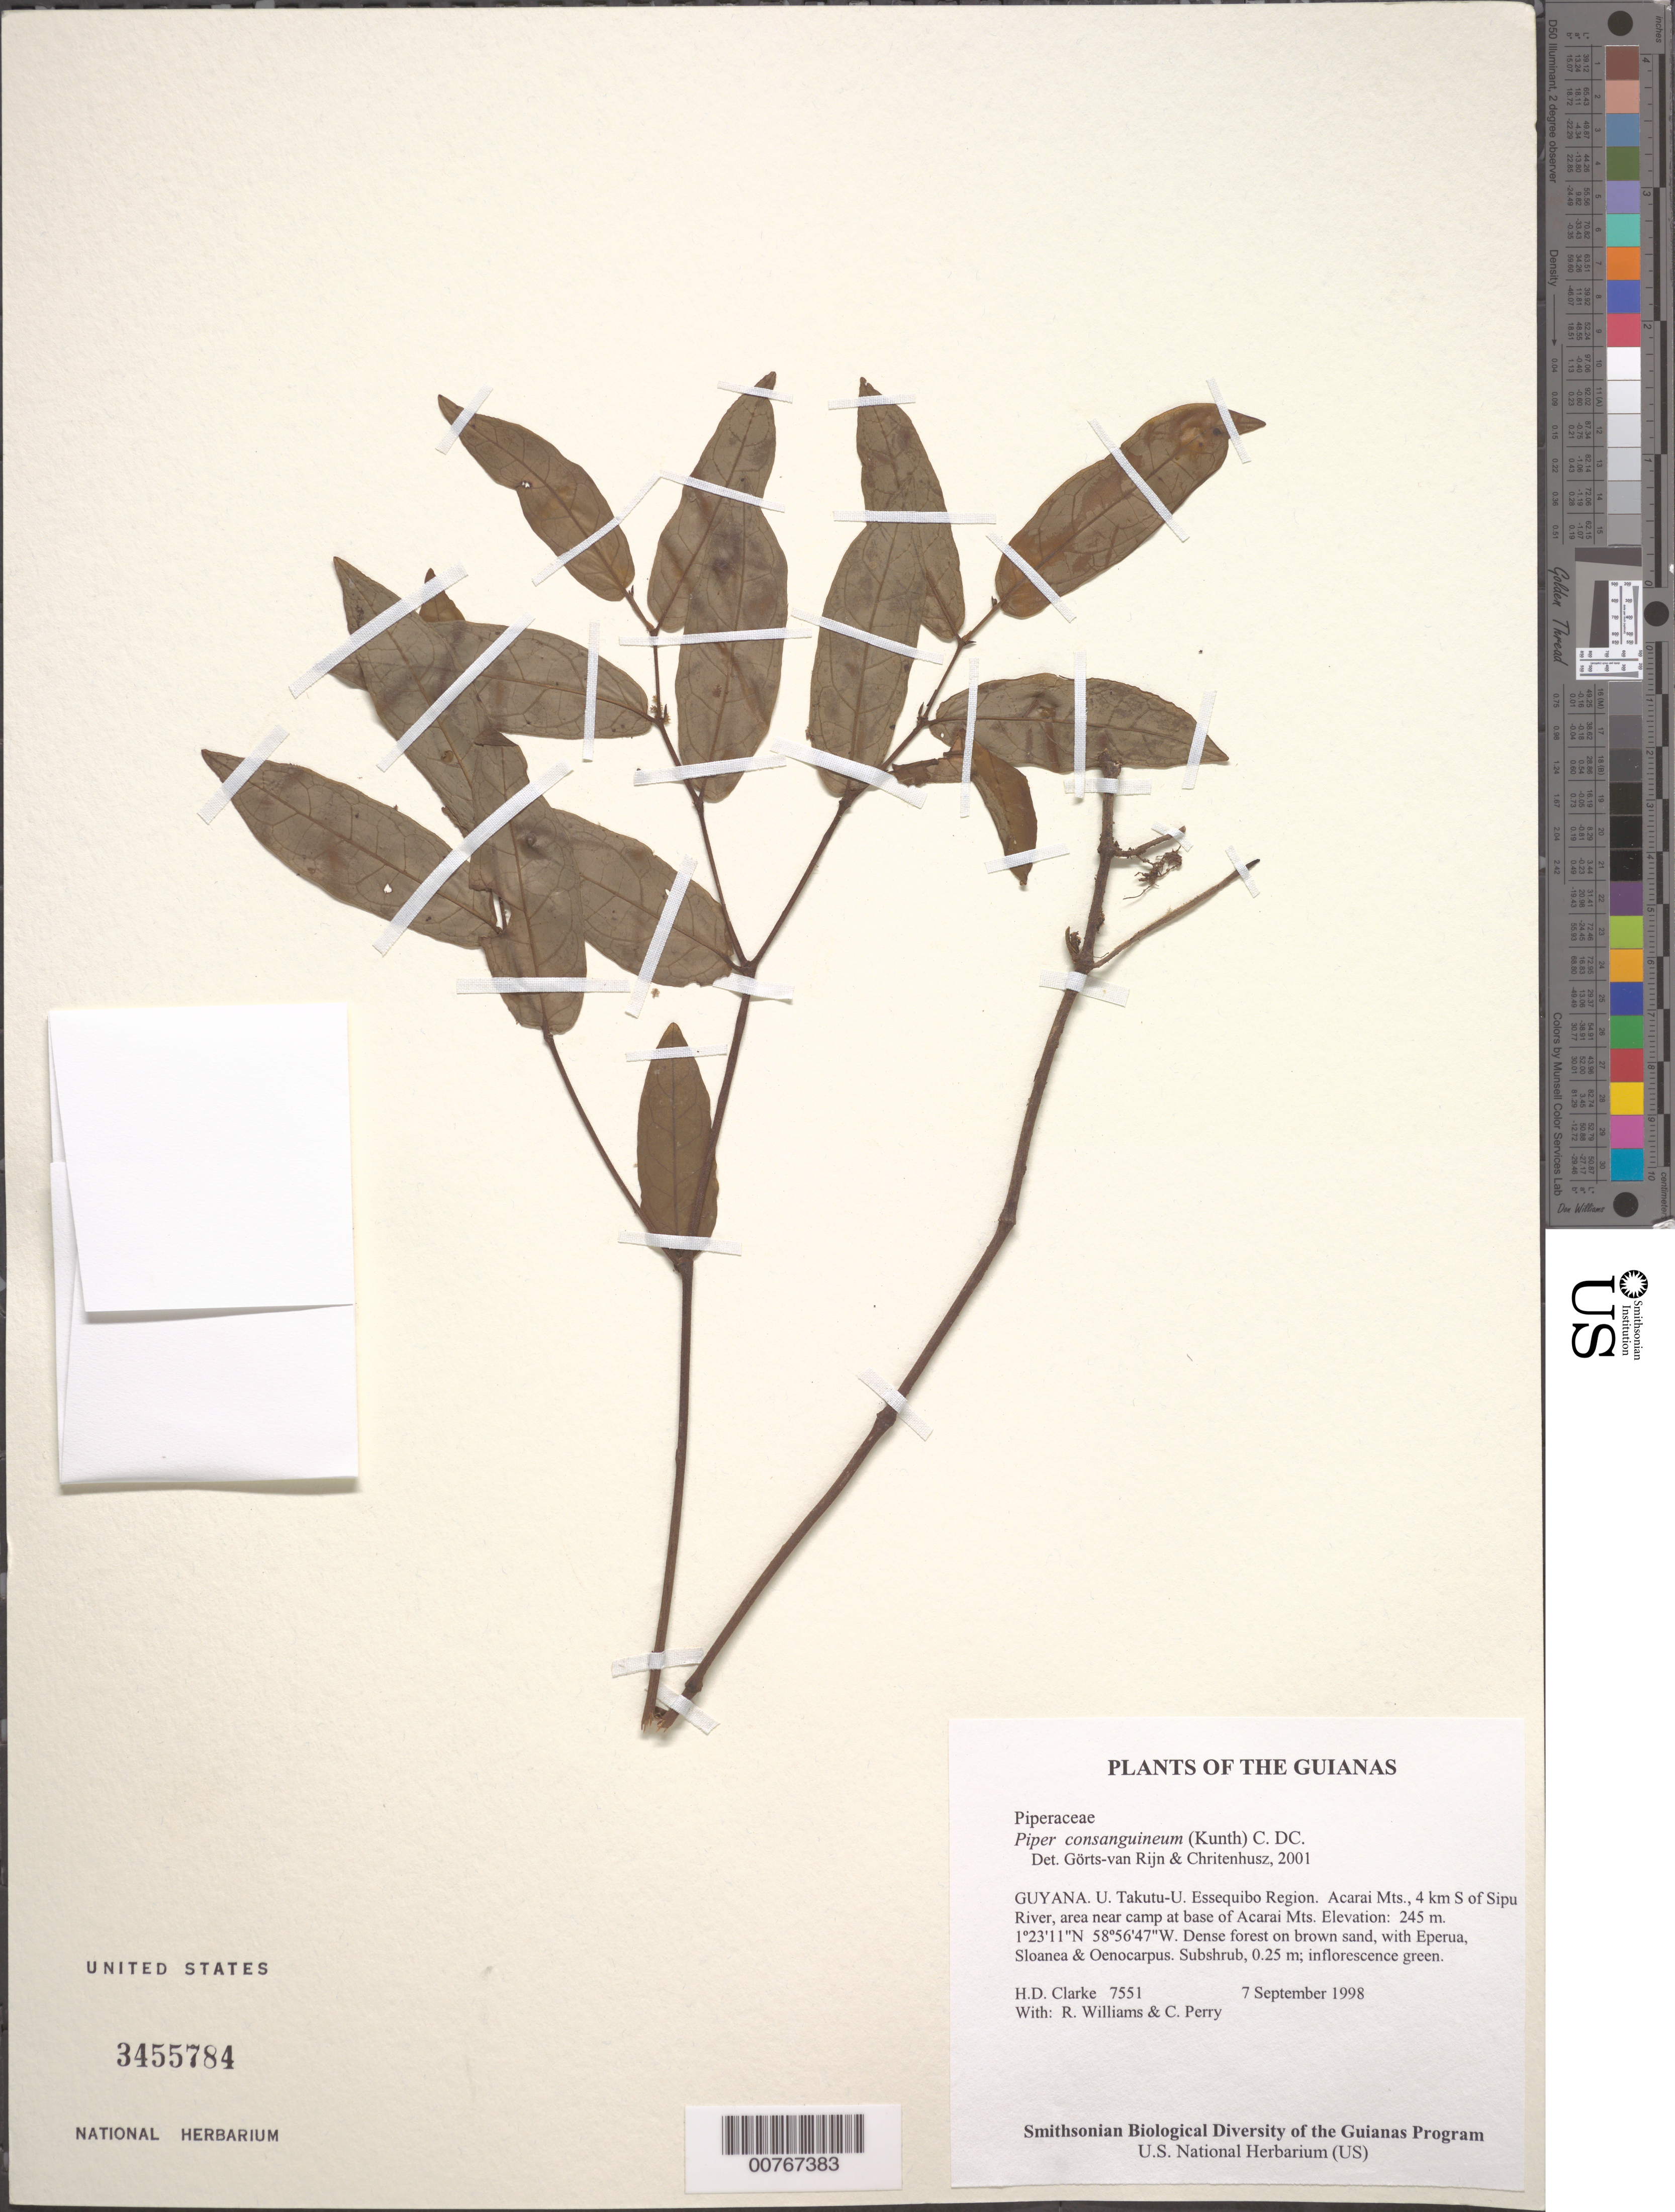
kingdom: Plantae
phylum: Tracheophyta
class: Magnoliopsida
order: Piperales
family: Piperaceae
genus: Piper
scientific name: Piper consanguineum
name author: Kunth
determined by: Görts-van Rijn, A. R.; Christenhusz, M. J.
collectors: H. D. Clarke, R. Williams & C. Perry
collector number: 7551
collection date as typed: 7 September 1998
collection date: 1998-09-07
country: Guyana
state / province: U. Takutu-U. Essequibo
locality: Acarai Mts., 4 km S of Sipu River, area near camp at base of Acarai Mts.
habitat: Dense forest on brown sand, with Eperua, Sloanea & Oenocarpus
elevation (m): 245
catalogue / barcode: US 3455784